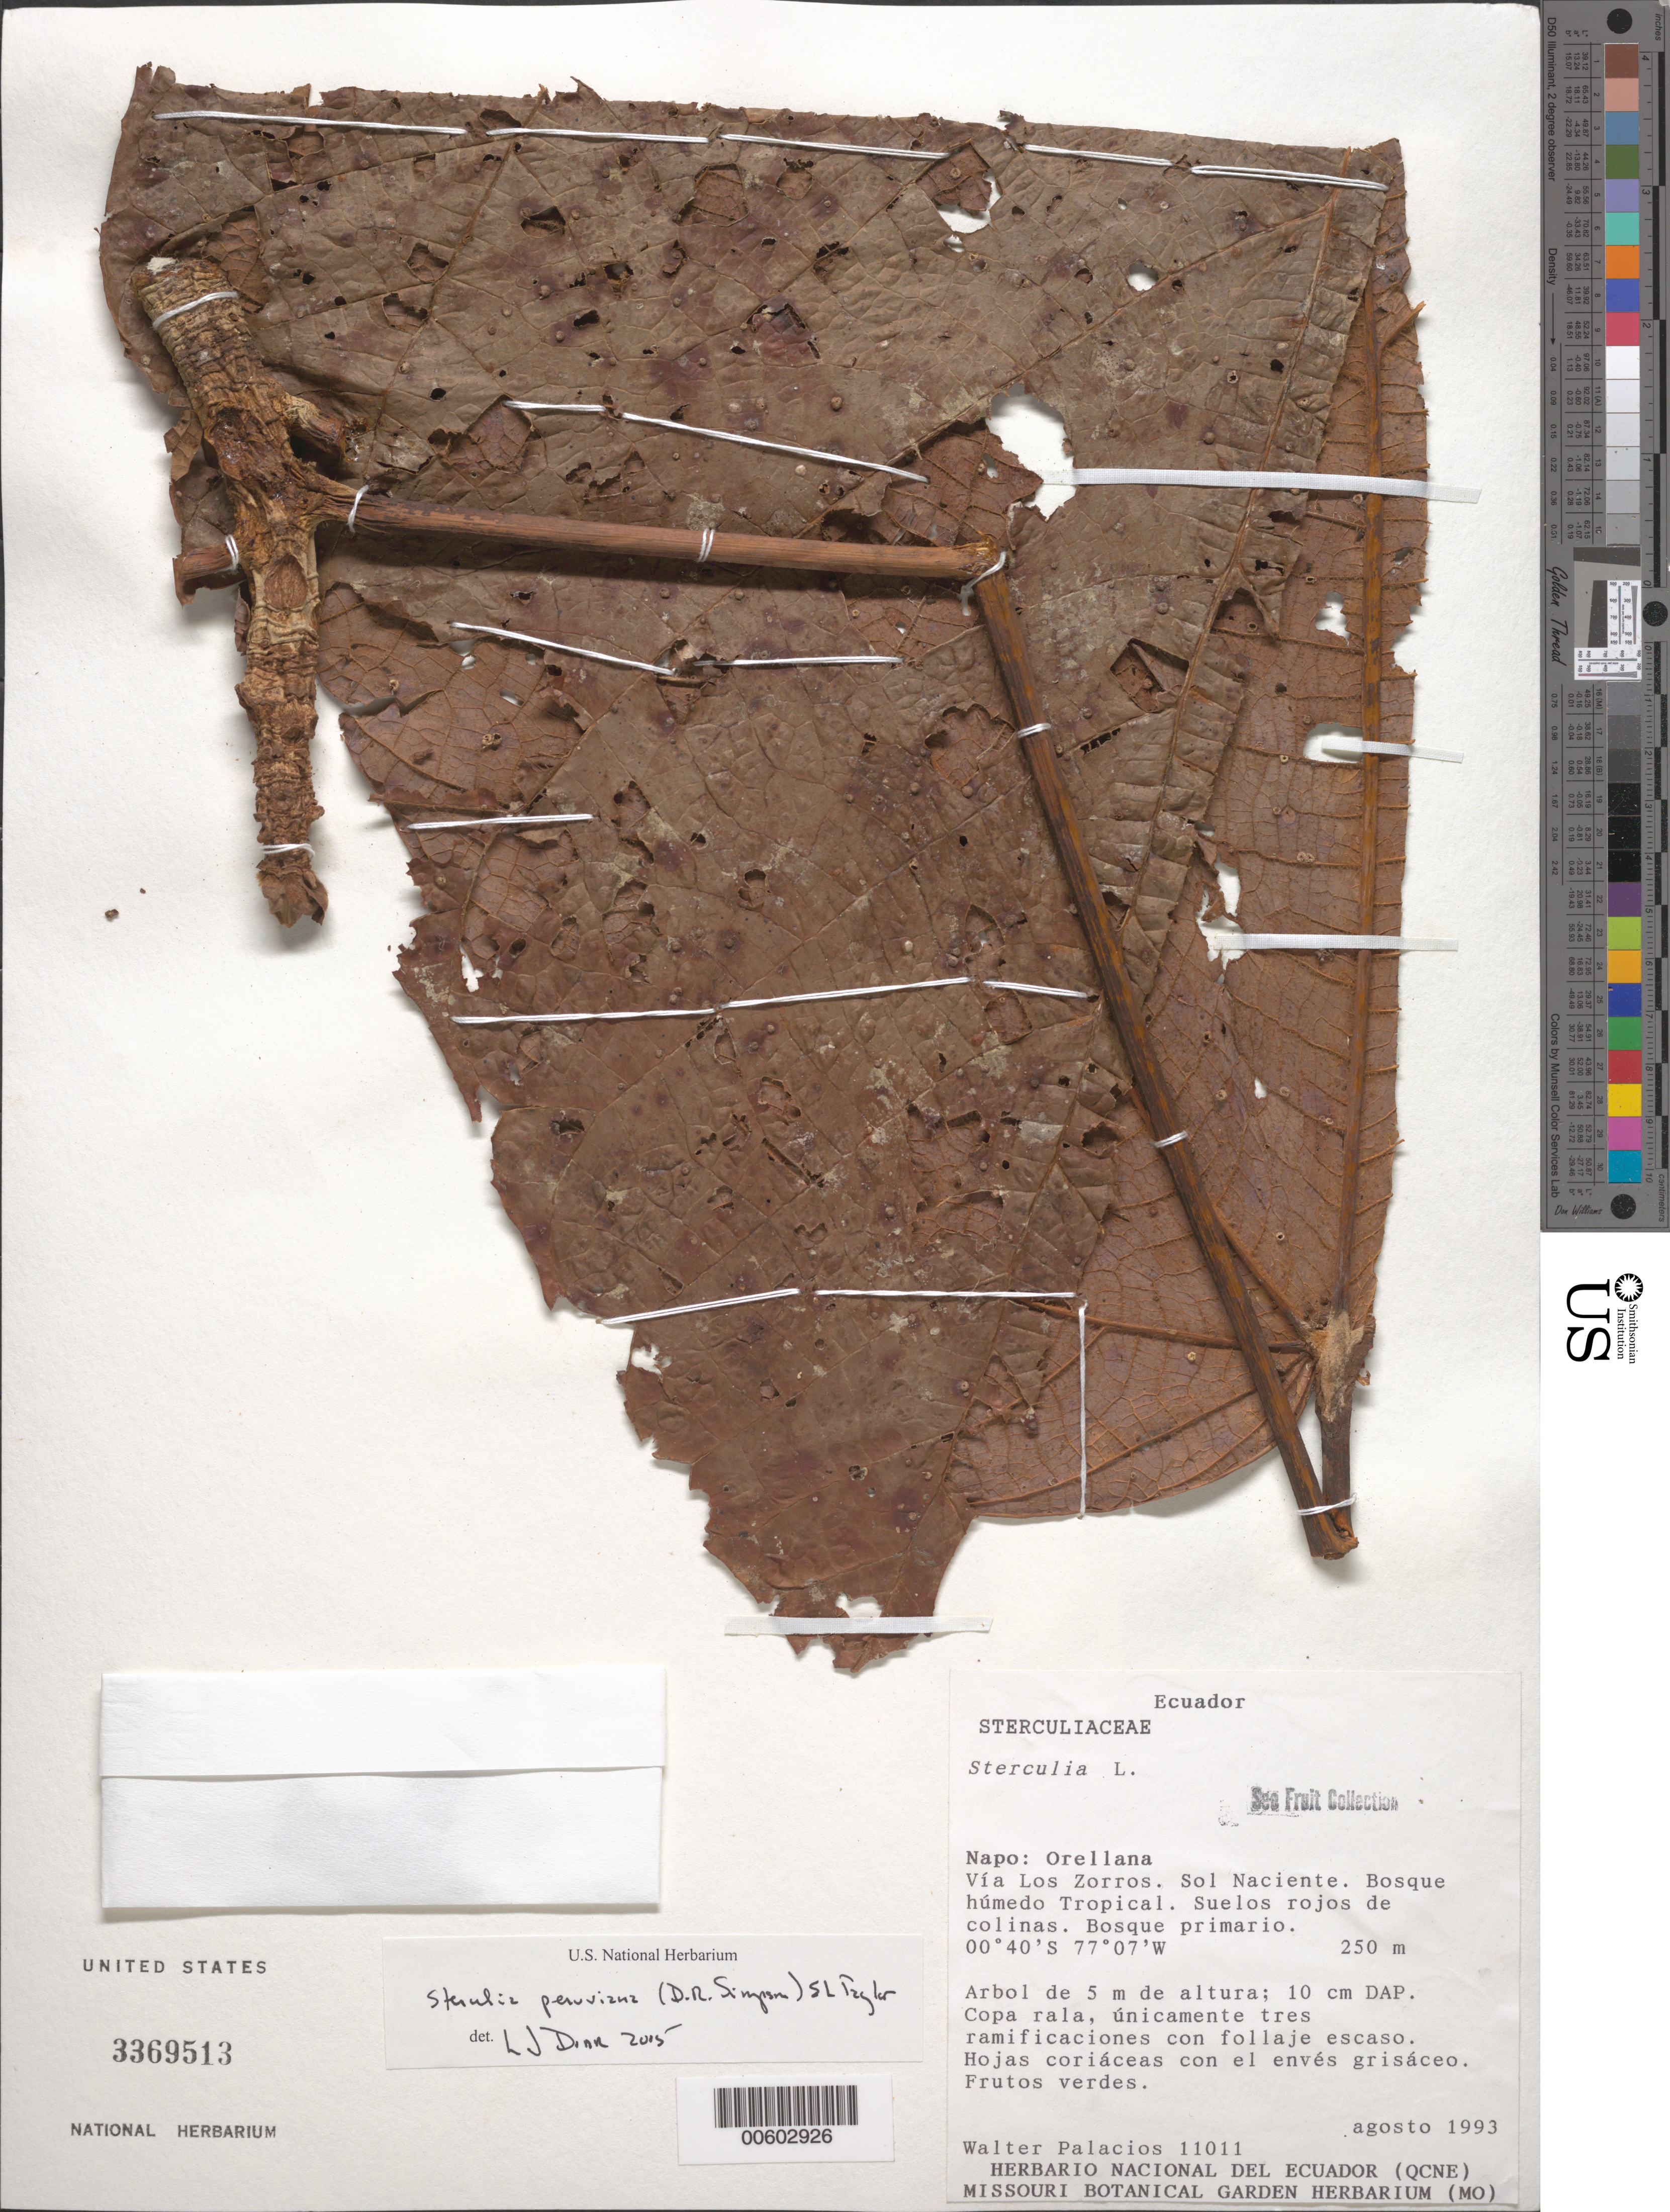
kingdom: Plantae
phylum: Tracheophyta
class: Magnoliopsida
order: Malvales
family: Malvaceae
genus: Sterculia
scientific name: Sterculia sp.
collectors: W. Palacios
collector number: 11011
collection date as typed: Aug 1993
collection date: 1993-08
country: Ecuador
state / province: Napo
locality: Orellana. Vía Los Zorros, Sol Naciente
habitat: Bosque húmedo tropical, suelos rojos de colinas, bosque primario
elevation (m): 250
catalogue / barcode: US 3369513